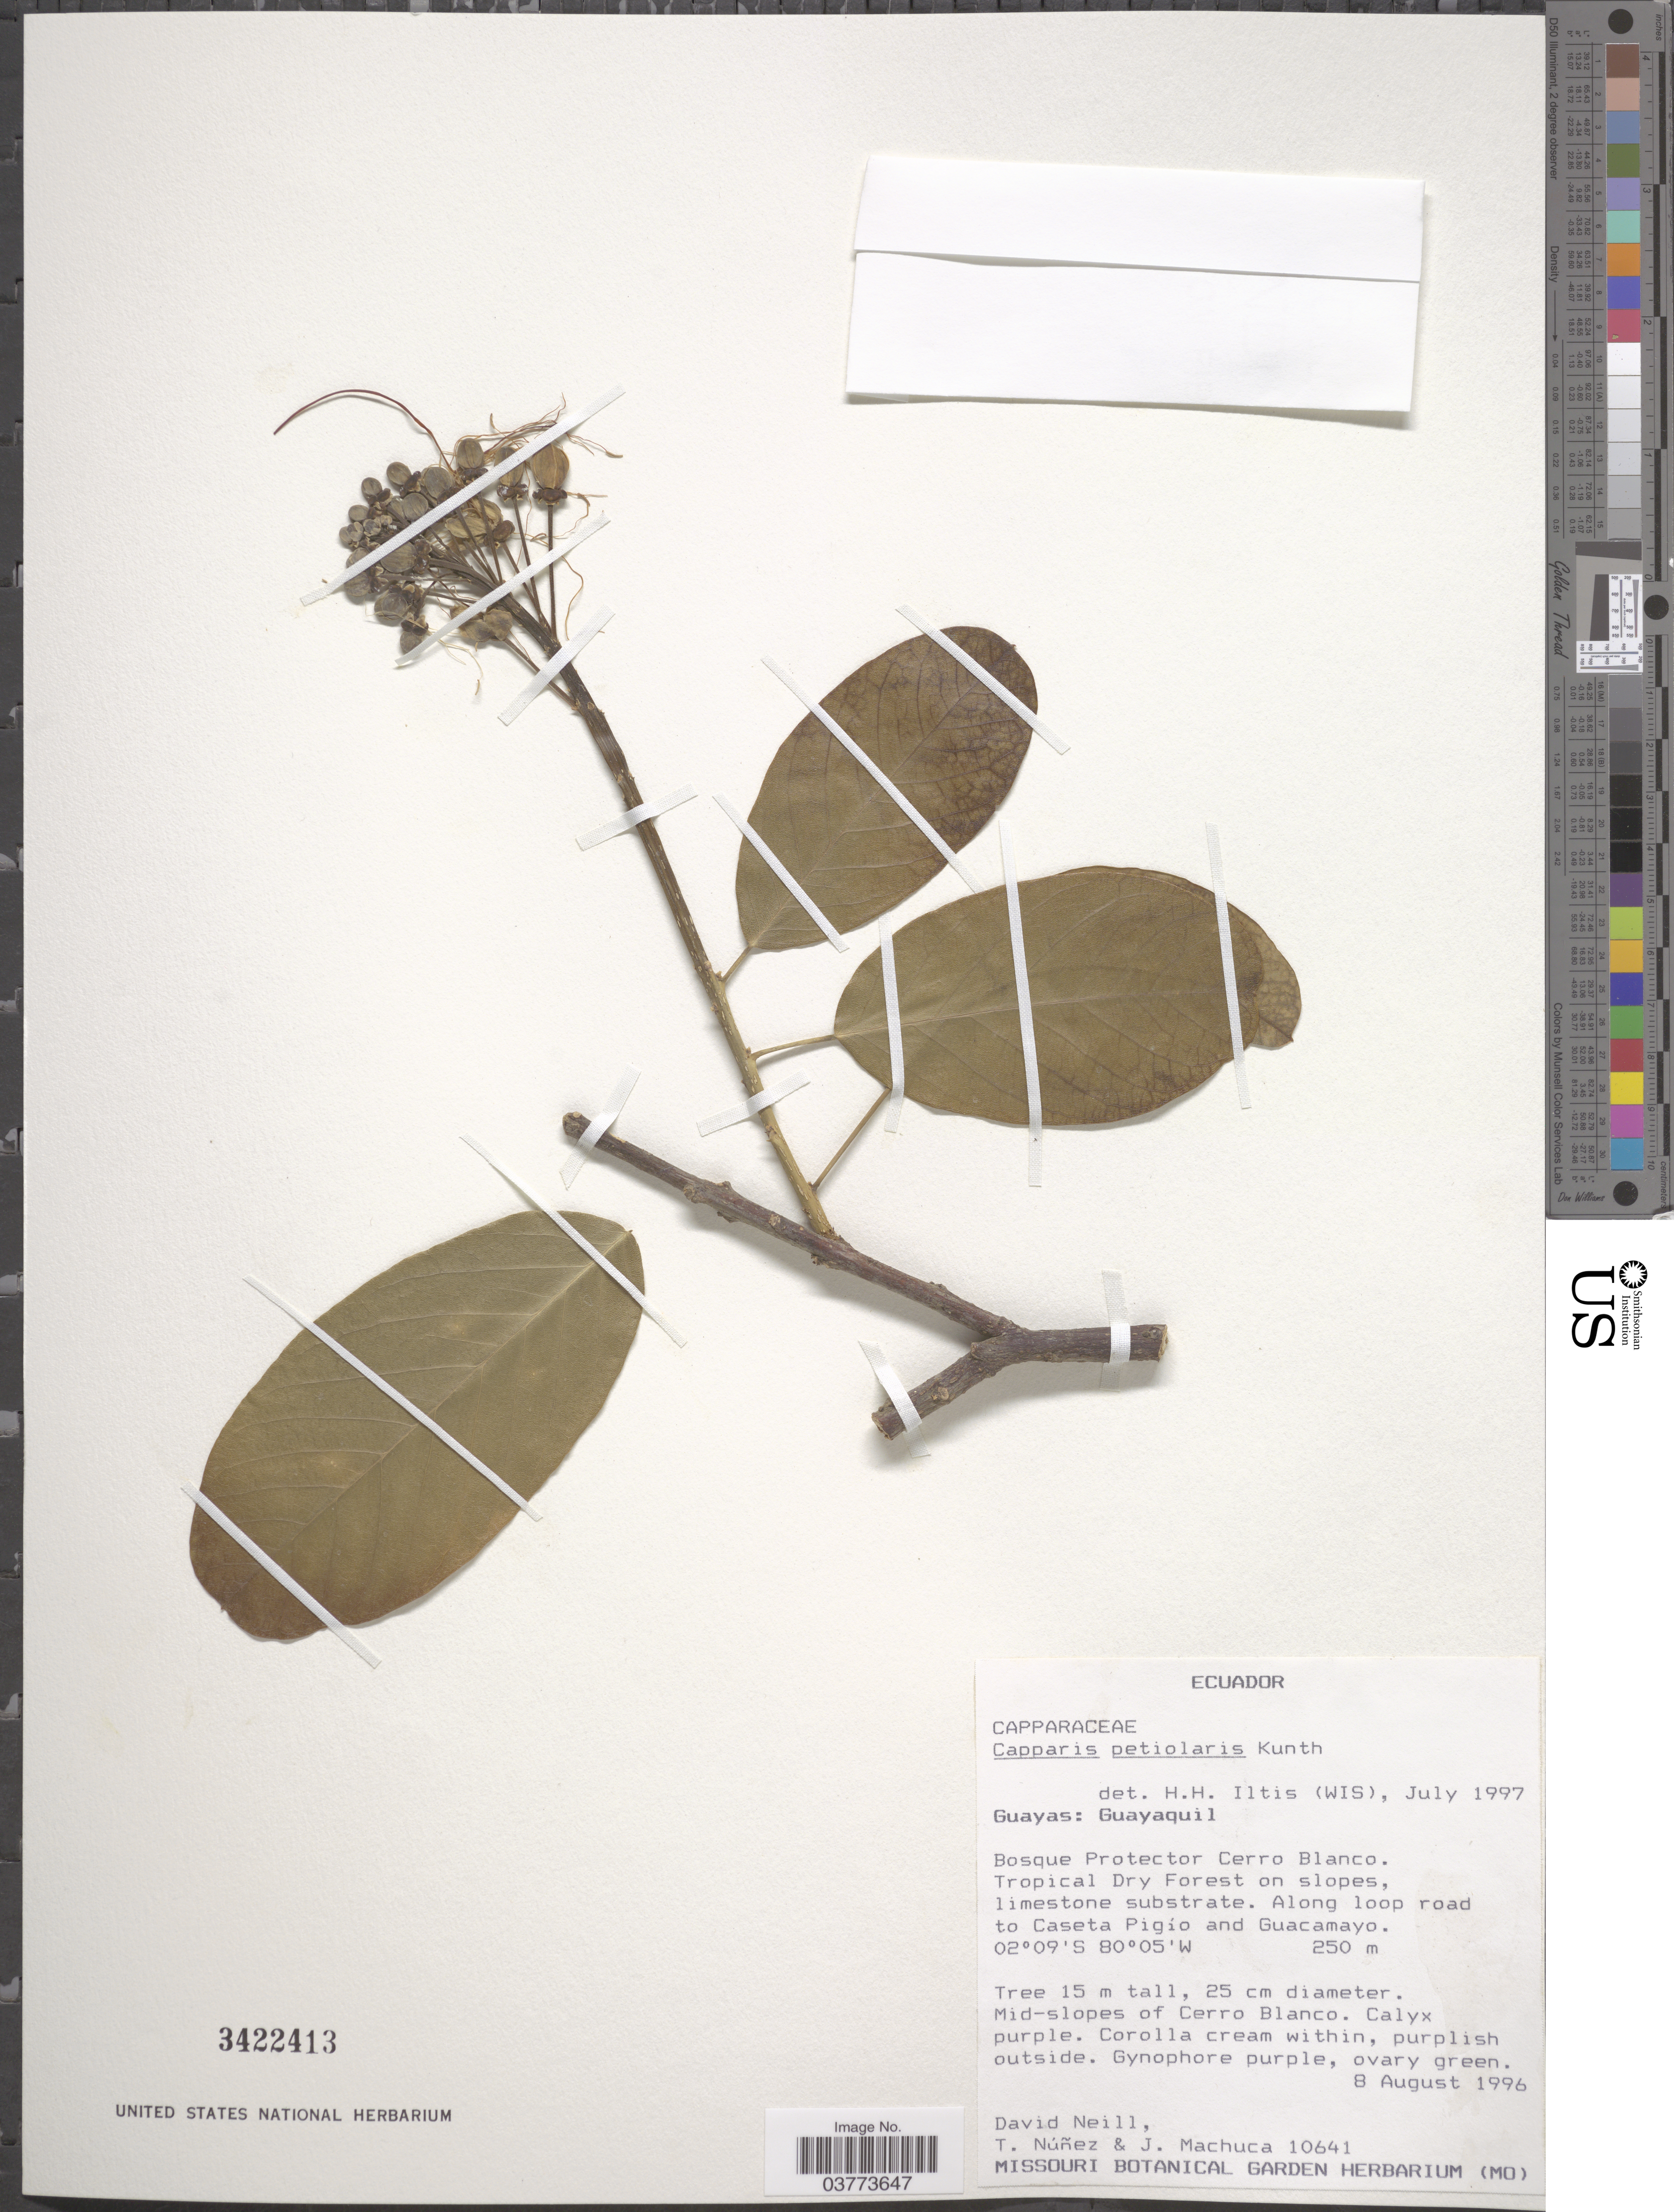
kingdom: Plantae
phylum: Tracheophyta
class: Magnoliopsida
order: Brassicales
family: Capparaceae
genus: Capparidastrum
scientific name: Capparidastrum petiolare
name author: (Kunth) Hutch.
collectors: D. A. Neill, T. Núñez & J. Machuca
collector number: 10641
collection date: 1996-08-08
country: Ecuador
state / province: Guayas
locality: Guayaquil. Bosque Protector Cerro Blanco. Tropical Dry Forest on slopes, limestone substrate. Along loop road to Caseta Pigío and Guacamayo.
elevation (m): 250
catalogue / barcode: US 3422413